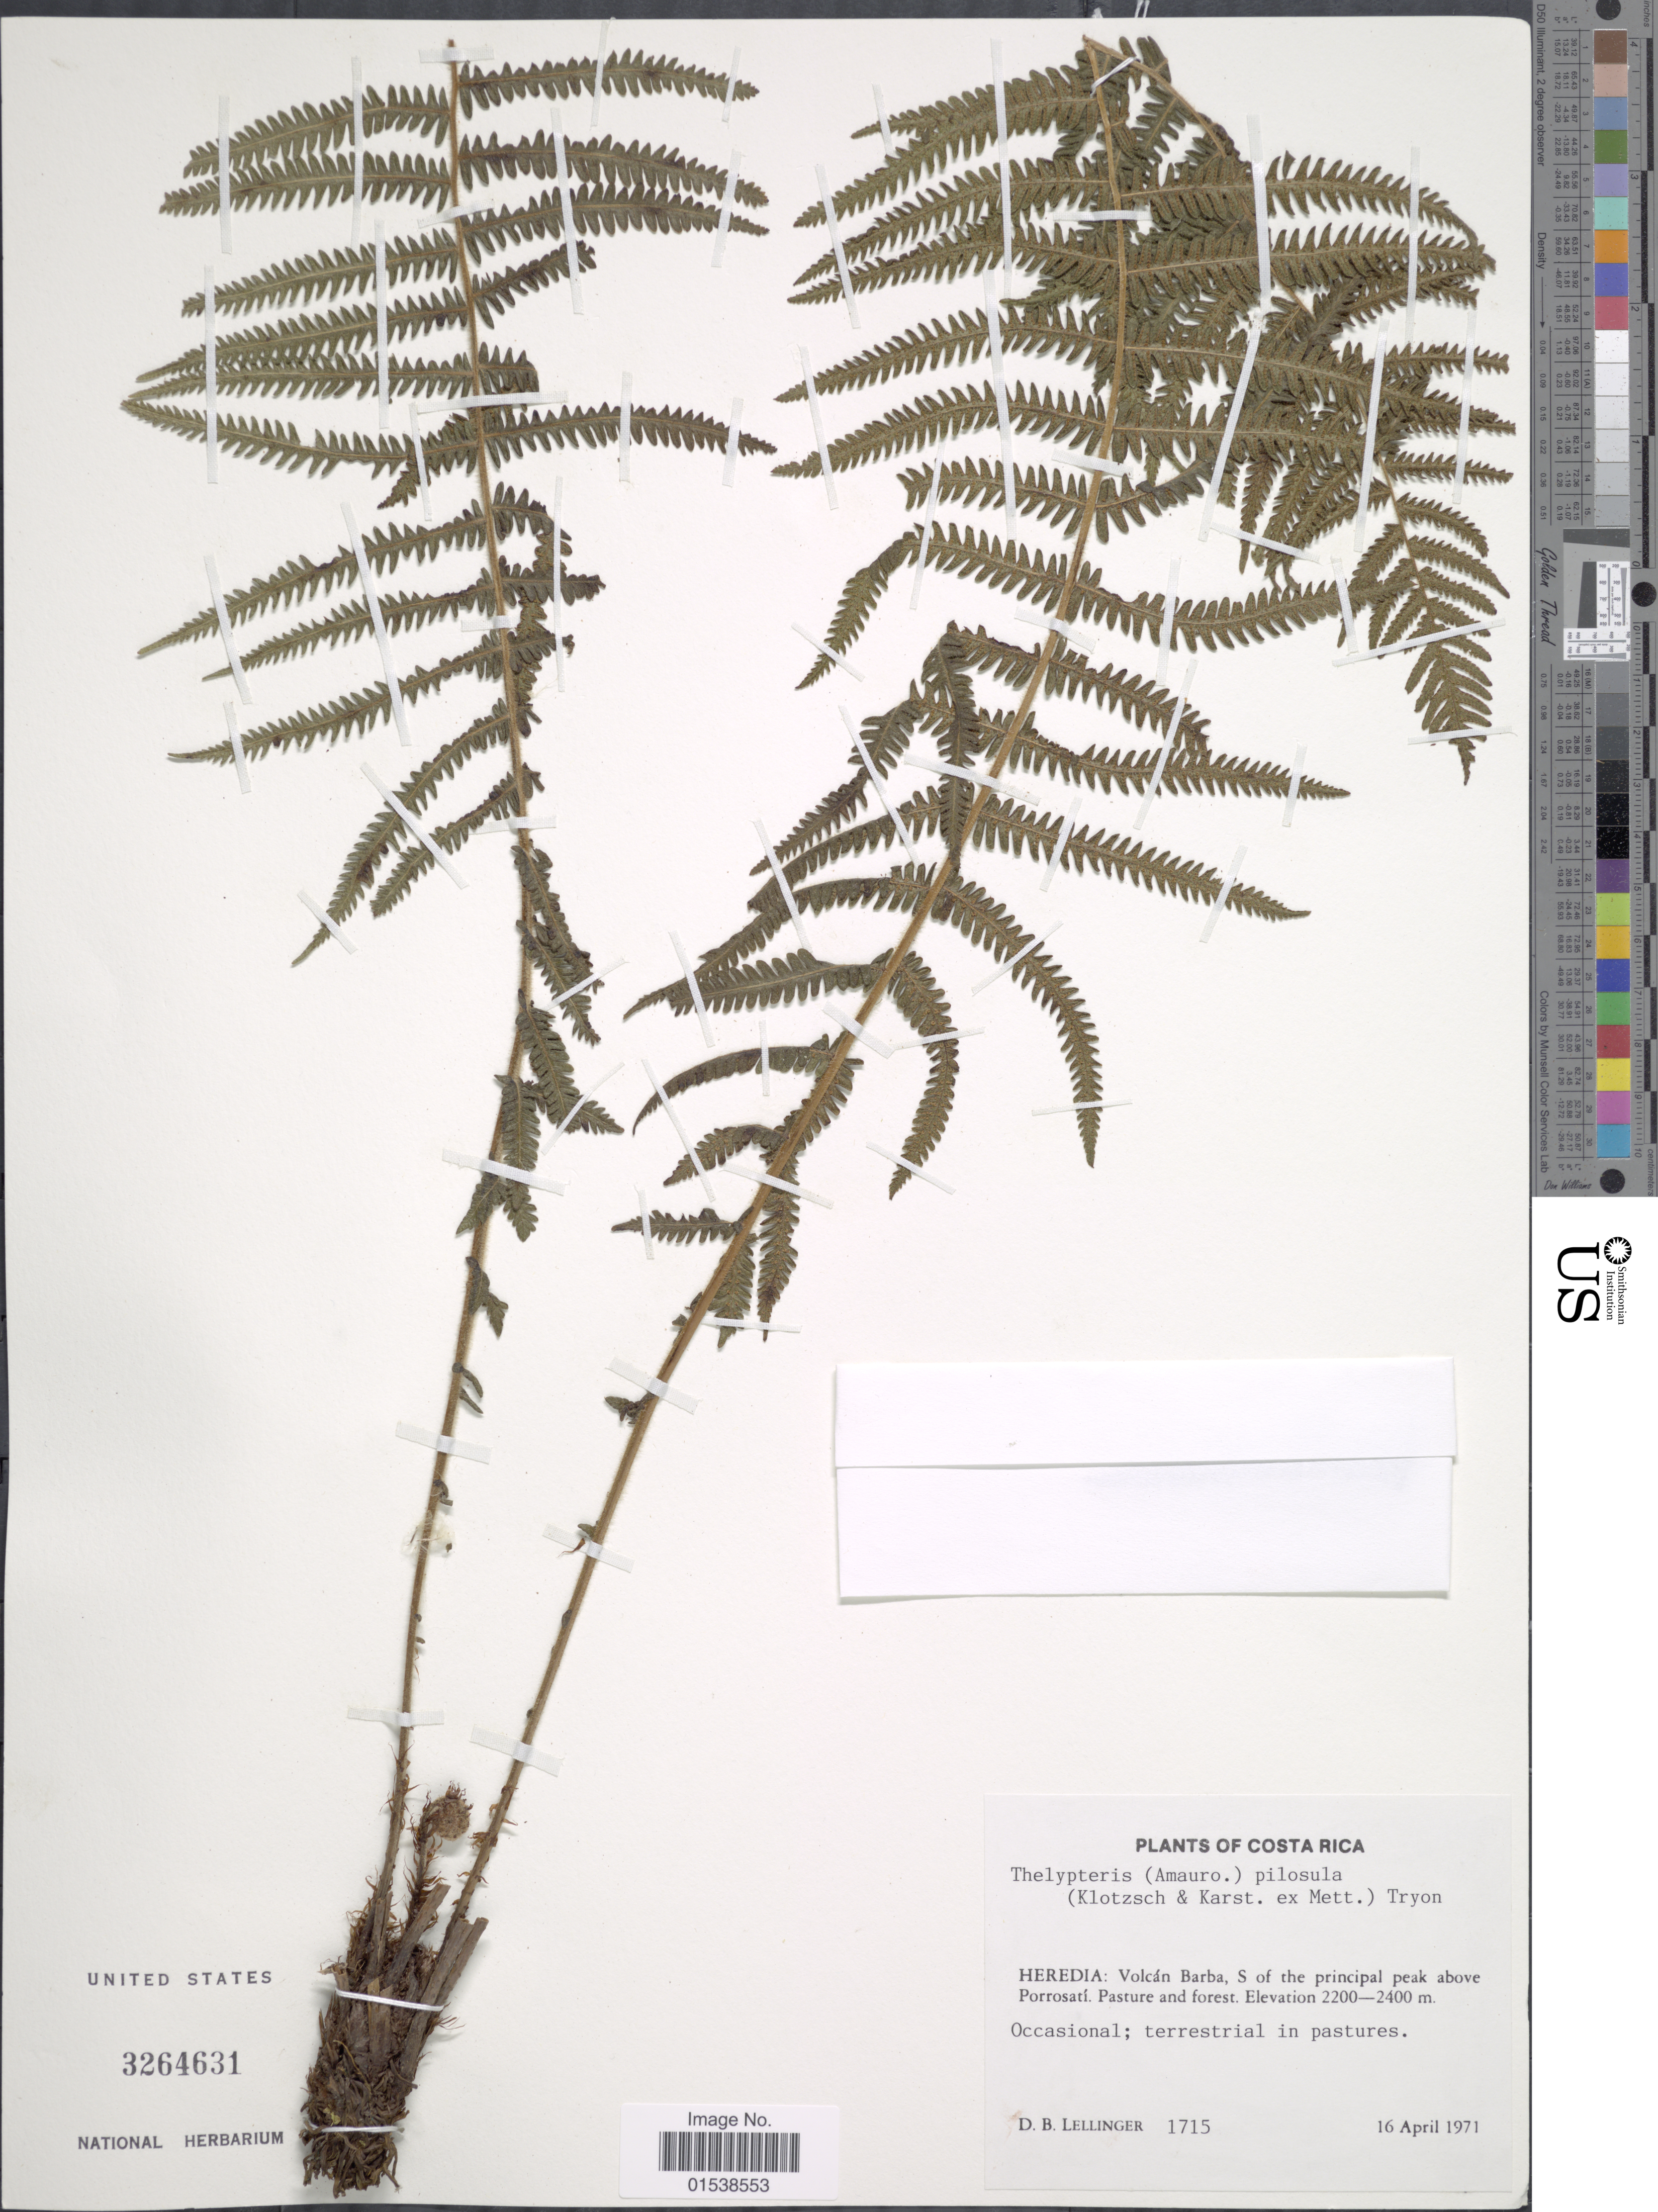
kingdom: Plantae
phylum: Tracheophyta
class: Polypodiopsida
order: Polypodiales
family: Thelypteridaceae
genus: Amauropelta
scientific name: Amauropelta pilosula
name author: (Klotzsch & H. Karst.) Á. Löve & D. Löve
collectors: D. B. Lellinger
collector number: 1715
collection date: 1971-04-16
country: Costa Rica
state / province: Heredia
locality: Heredia: Volcan Barba, S of the principal peak above Porrosati, pasture and forest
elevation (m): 2200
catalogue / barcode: US 3264631